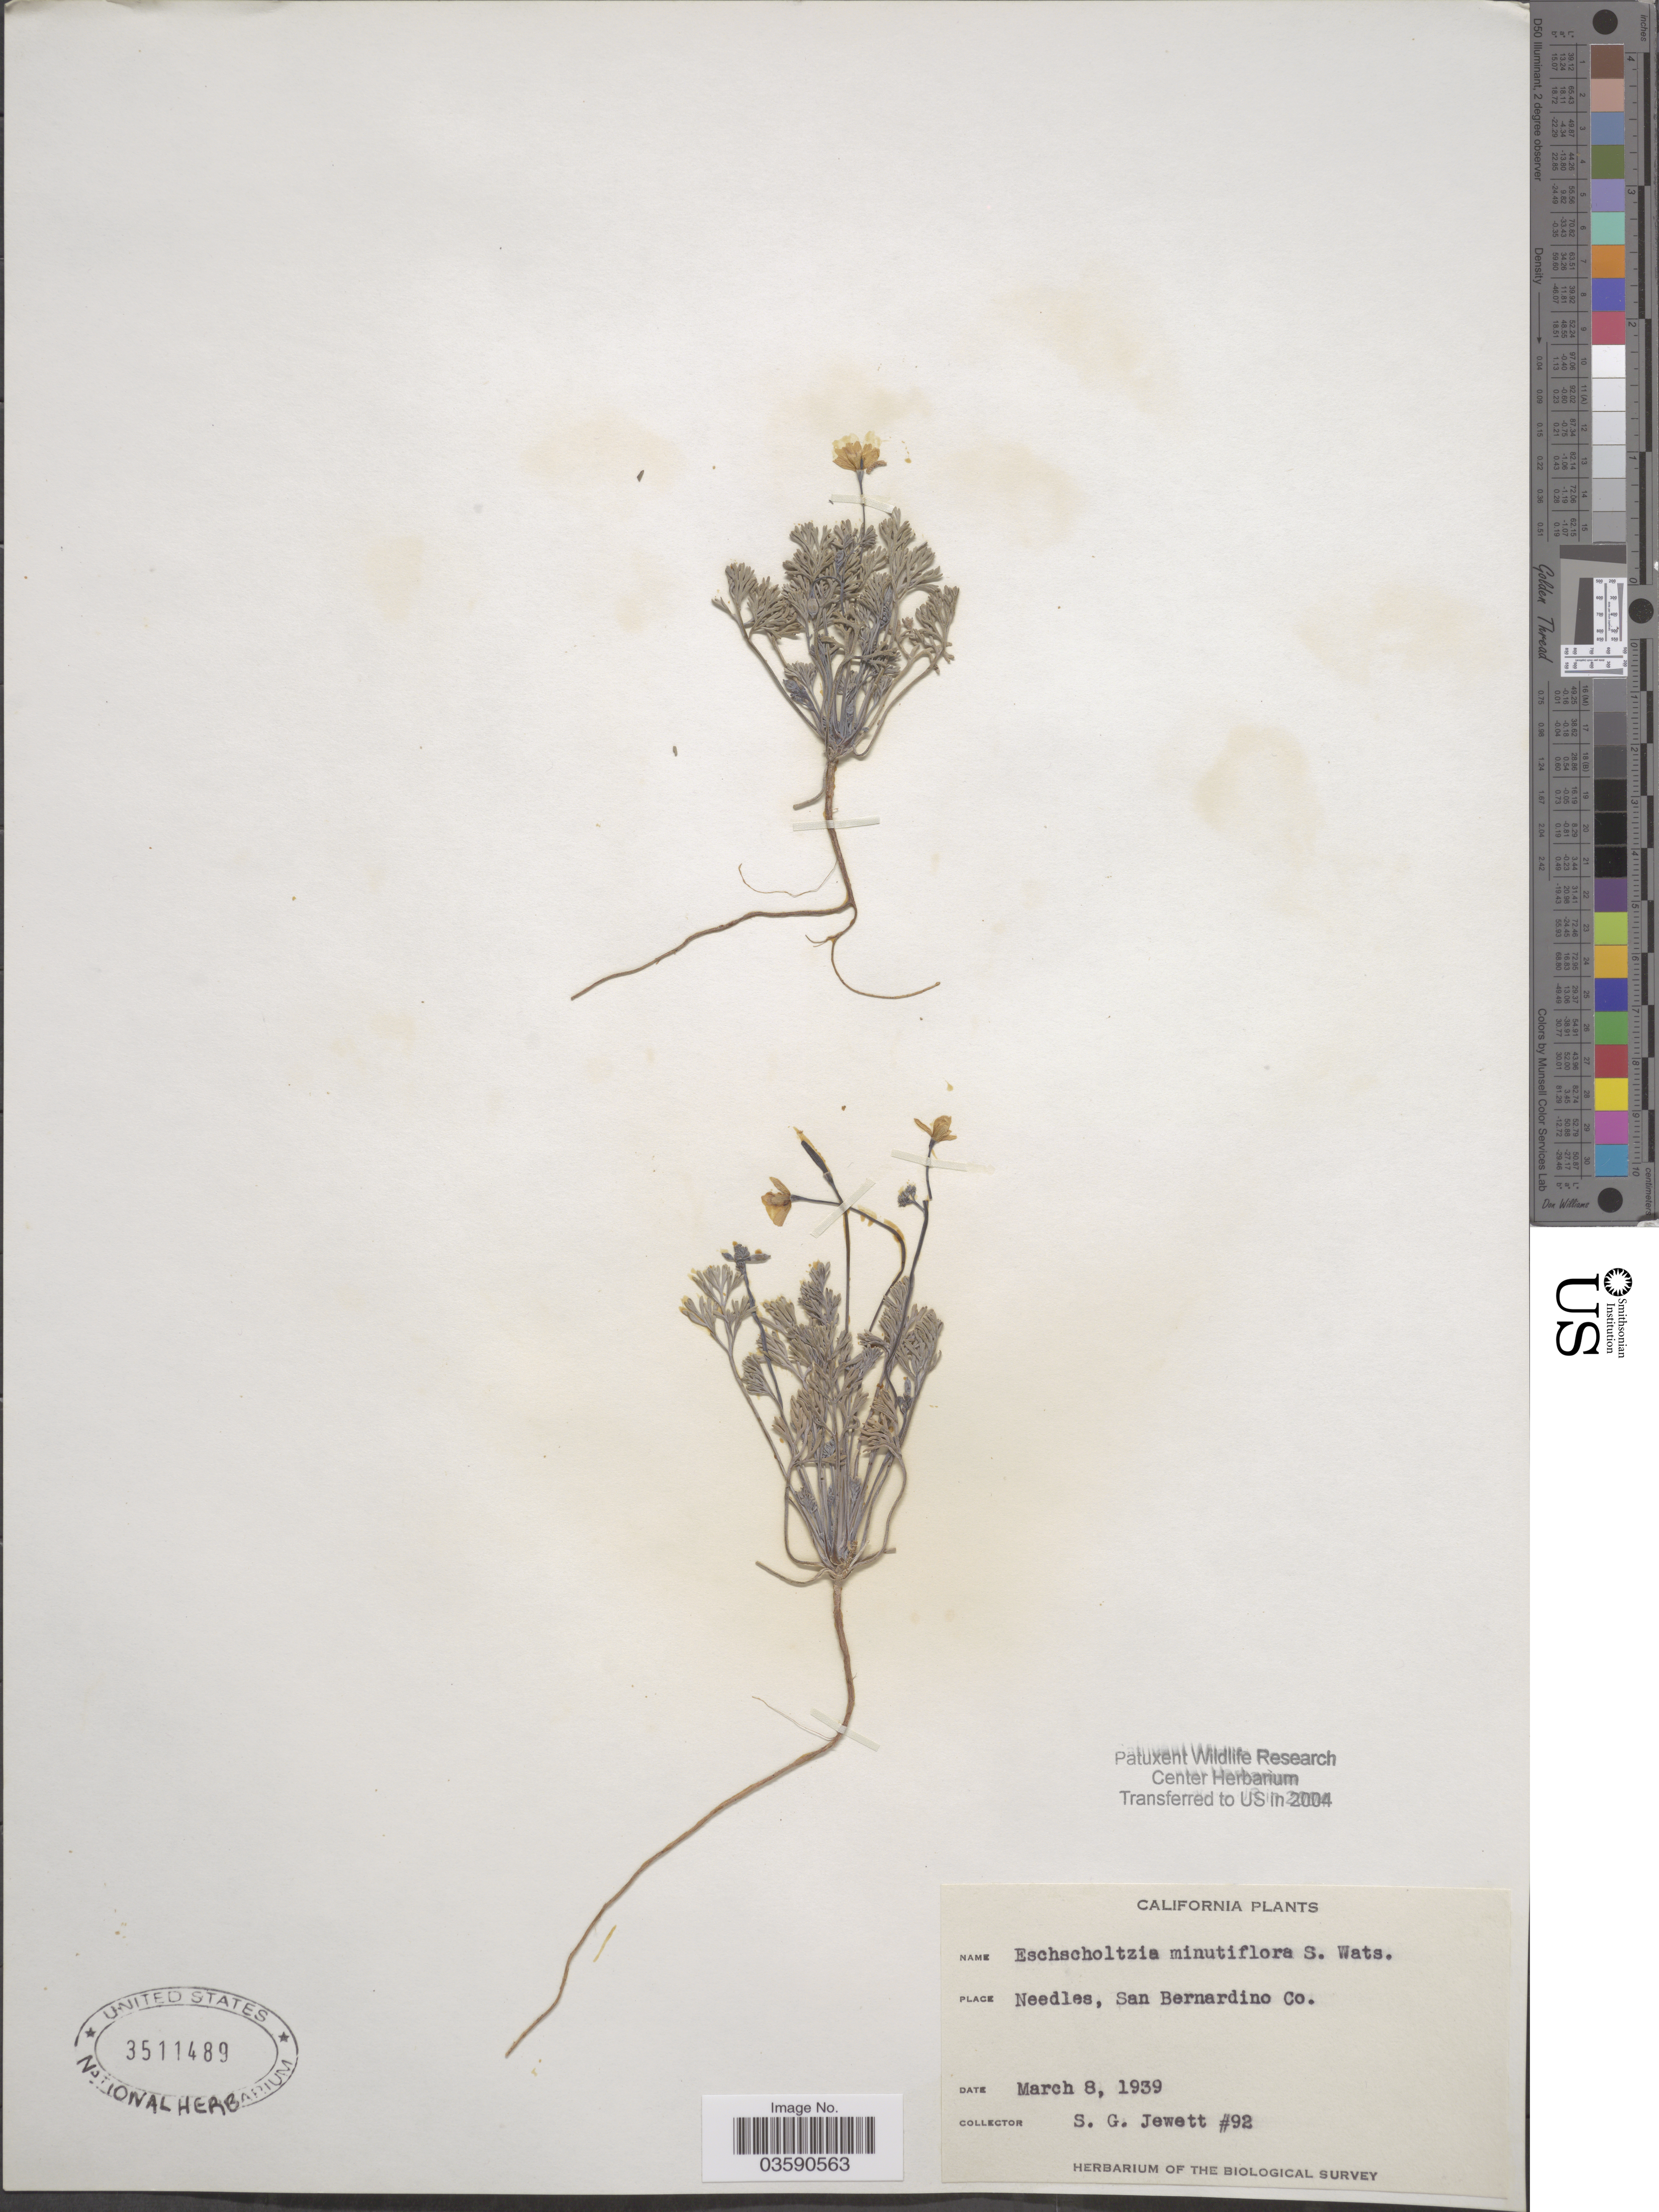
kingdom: Plantae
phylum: Tracheophyta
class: Magnoliopsida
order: Ranunculales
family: Papaveraceae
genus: Eschscholzia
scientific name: Eschscholzia minutiflora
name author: S. Watson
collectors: S. Jewett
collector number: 92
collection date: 1939-03-08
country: United States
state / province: California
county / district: San Bernardino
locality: Needles, San Bernardino Co.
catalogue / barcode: US 3511489